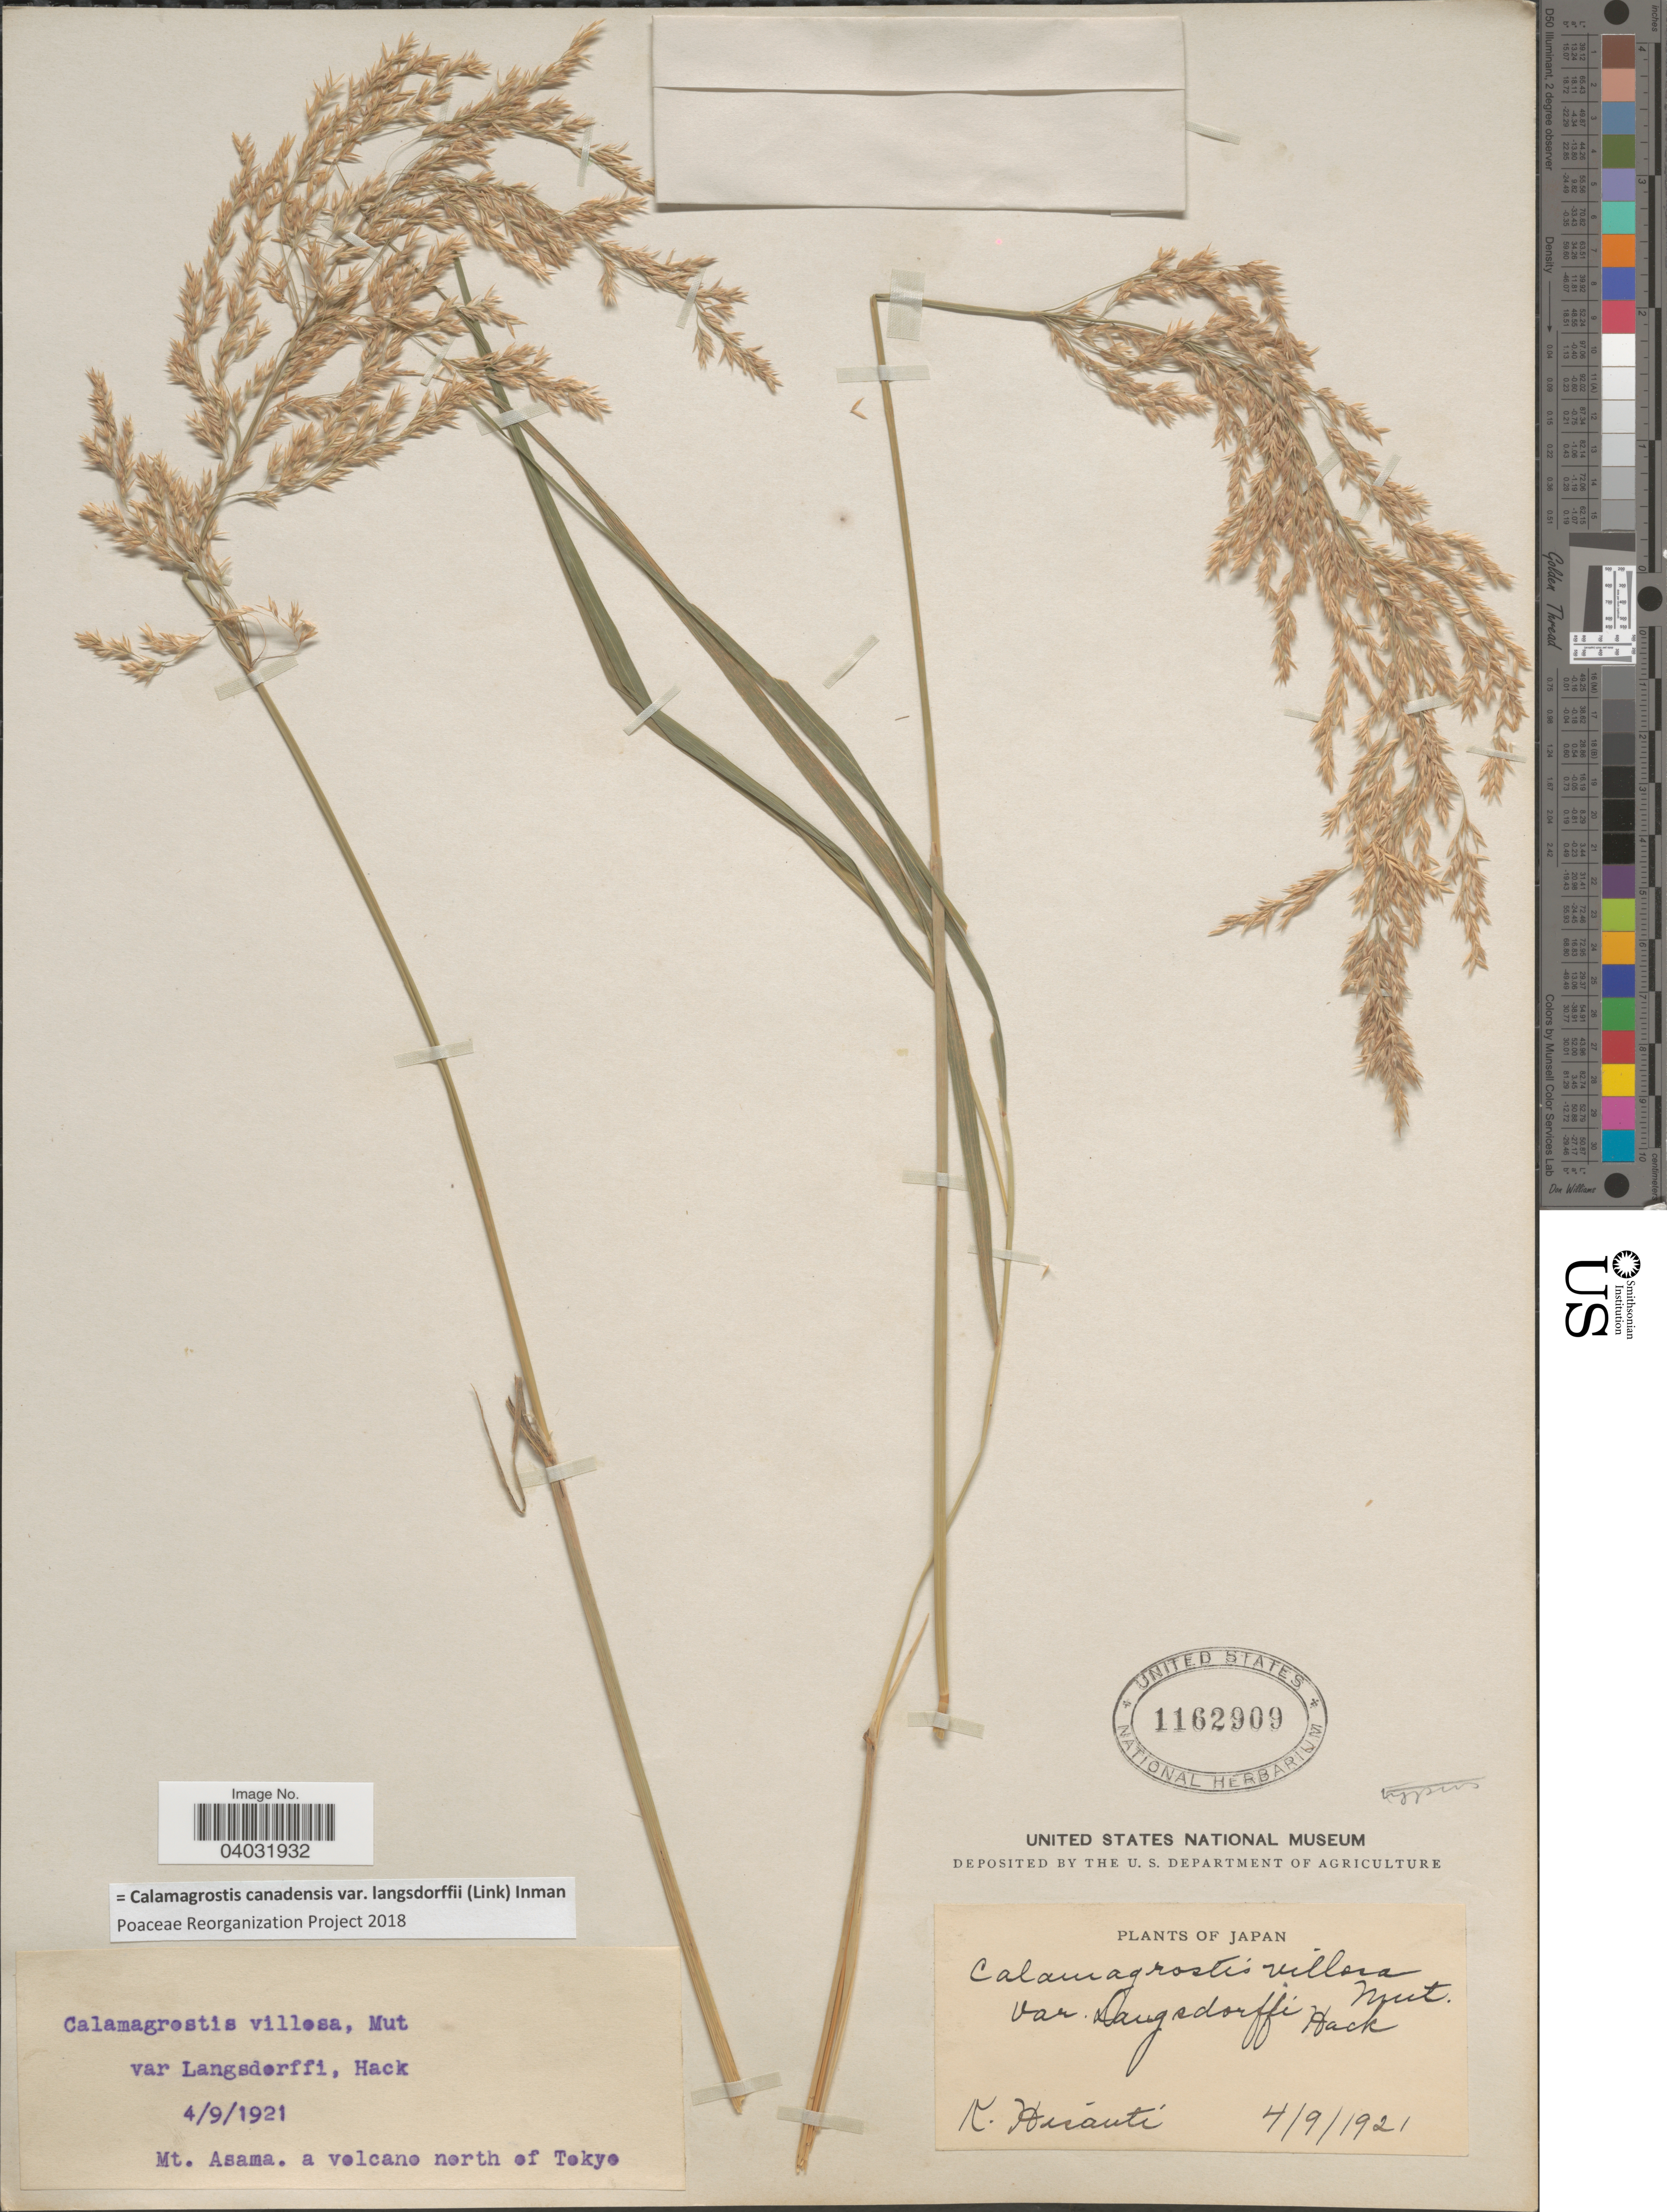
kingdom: Plantae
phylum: Tracheophyta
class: Liliopsida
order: Poales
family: Poaceae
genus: Calamagrostis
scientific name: Calamagrostis canadensis var. langsdorffii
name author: (Link) Inman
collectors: K. Hisauti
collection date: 1921-09-04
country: Japan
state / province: Tokyo, Federal City of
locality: Mt. Asam. A volcano north of Tokyo.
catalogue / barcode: US 1162909